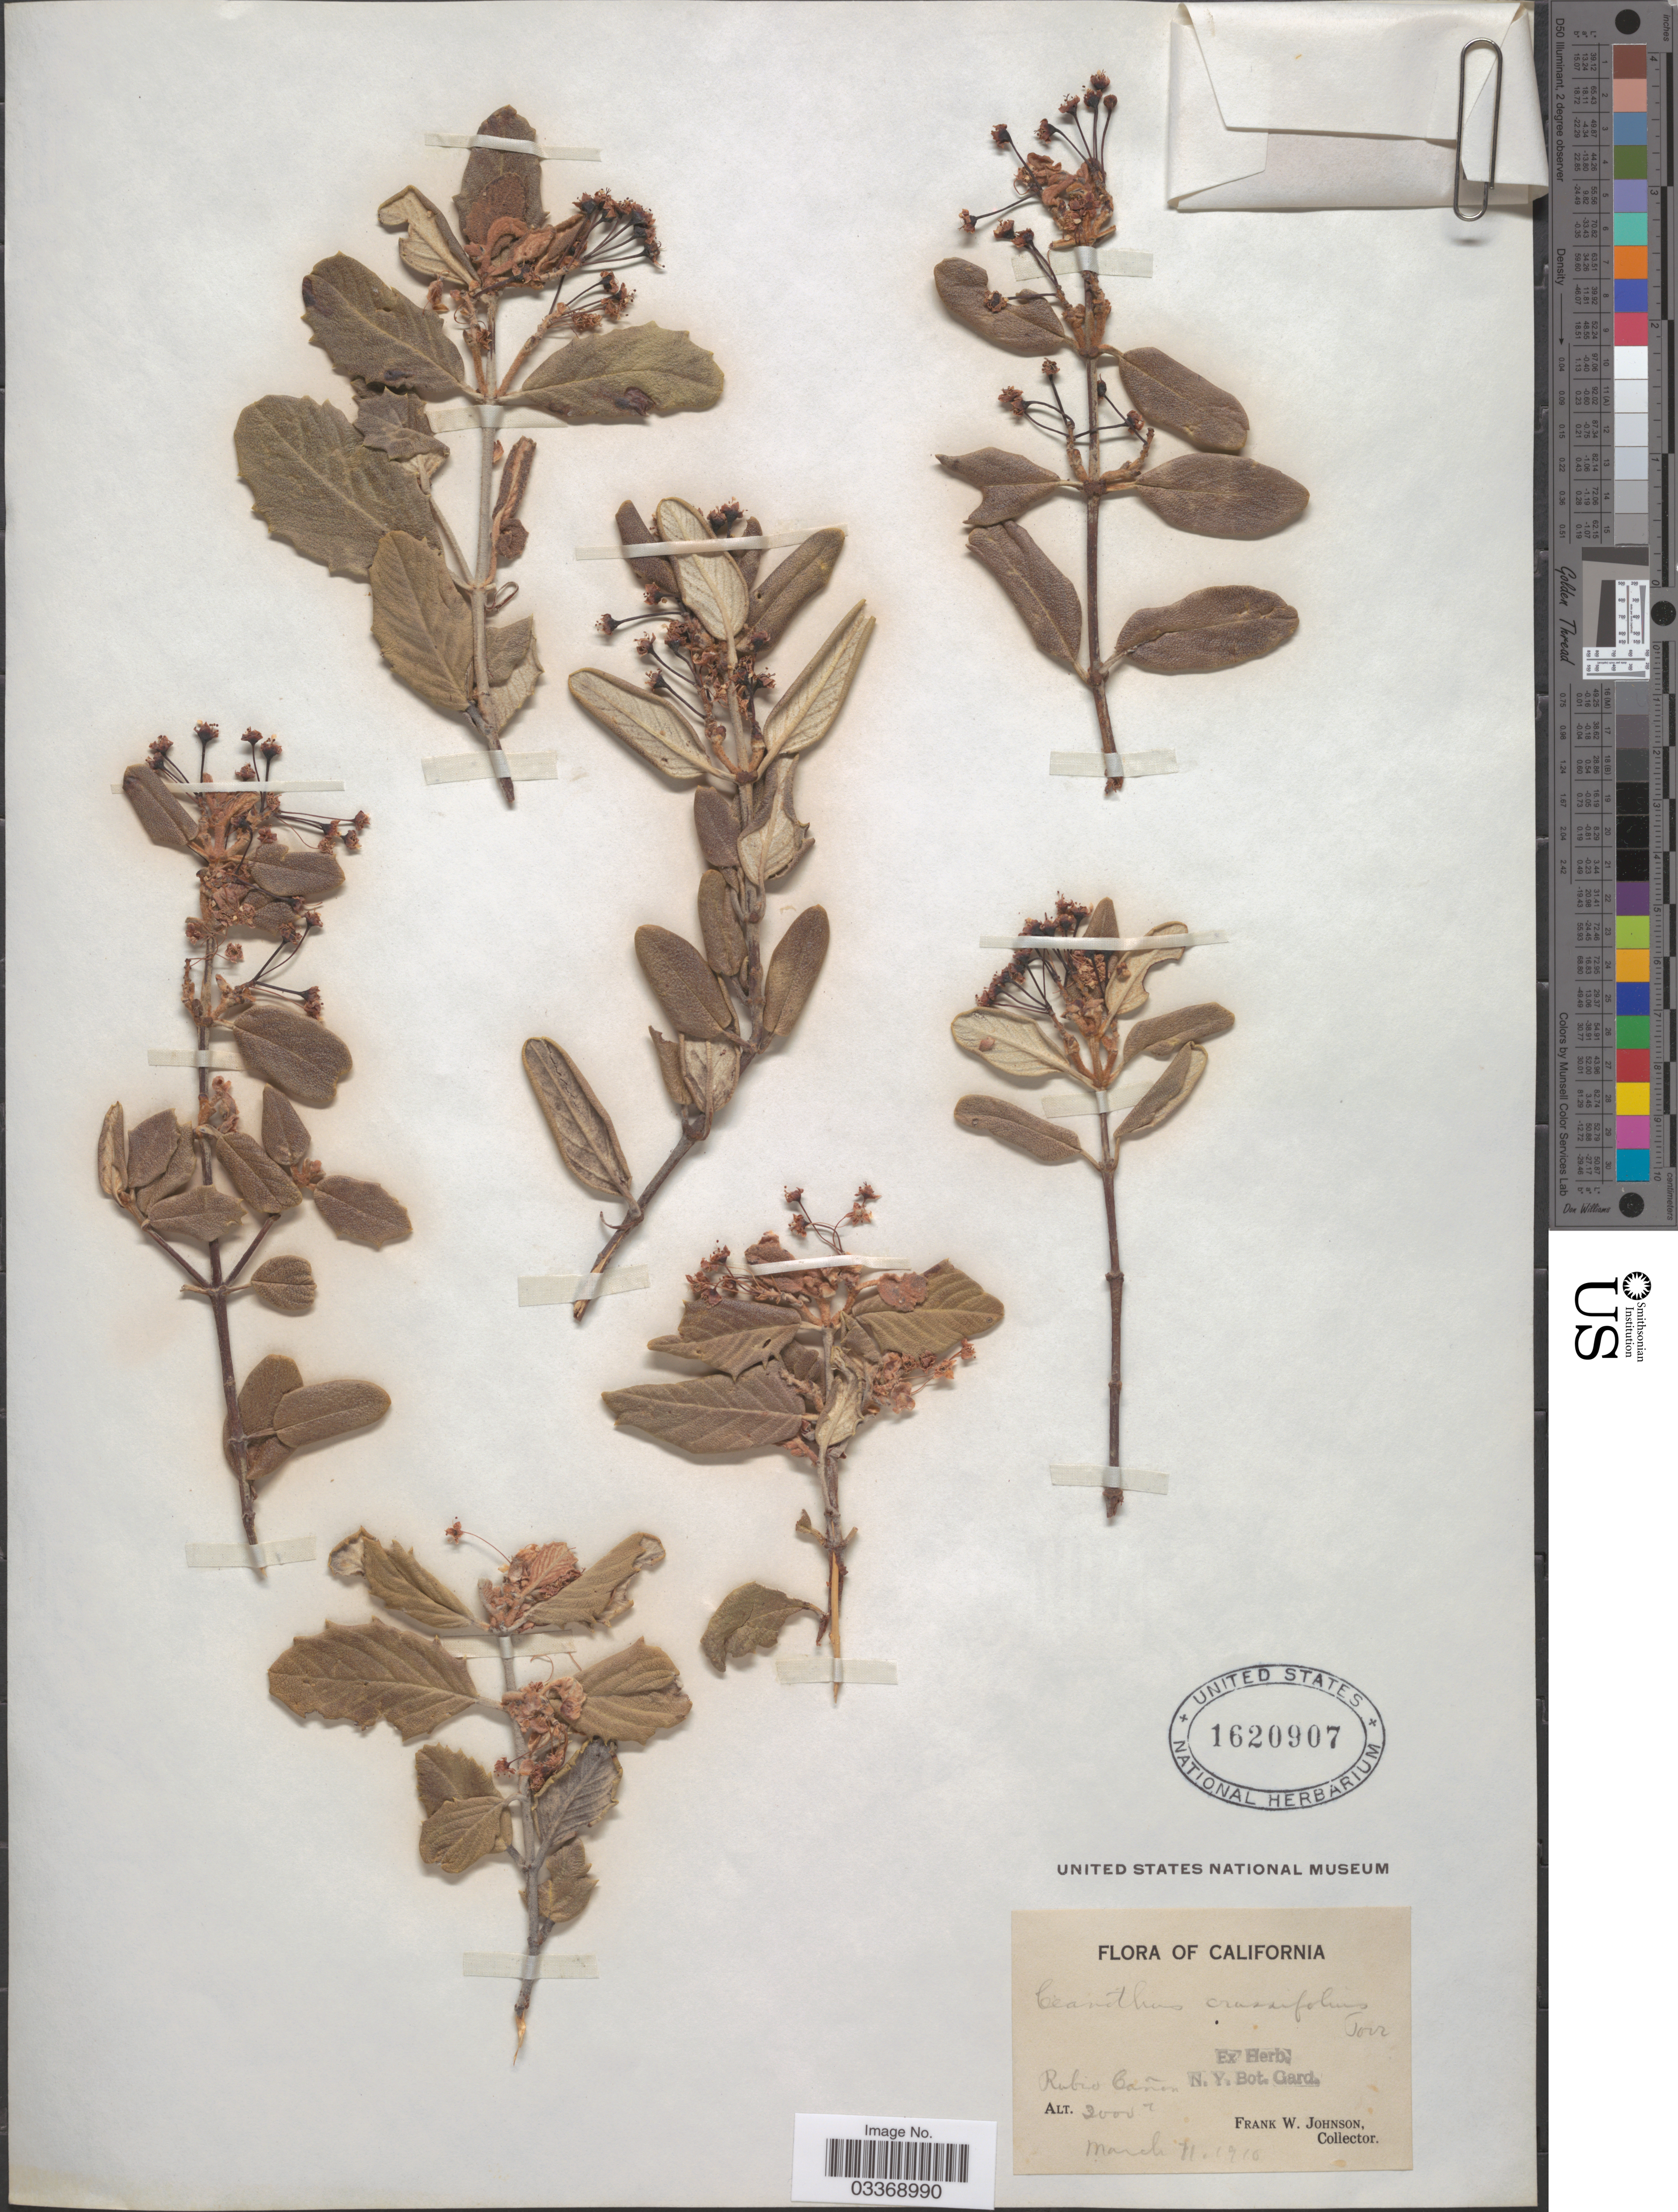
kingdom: Plantae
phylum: Tracheophyta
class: Magnoliopsida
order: Rosales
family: Rhamnaceae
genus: Ceanothus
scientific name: Ceanothus crassifolius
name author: Torr.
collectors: F. W. Johnson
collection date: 1916-03-11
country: United States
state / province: California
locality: Rubio Cañon.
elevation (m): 610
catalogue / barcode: US 1620907